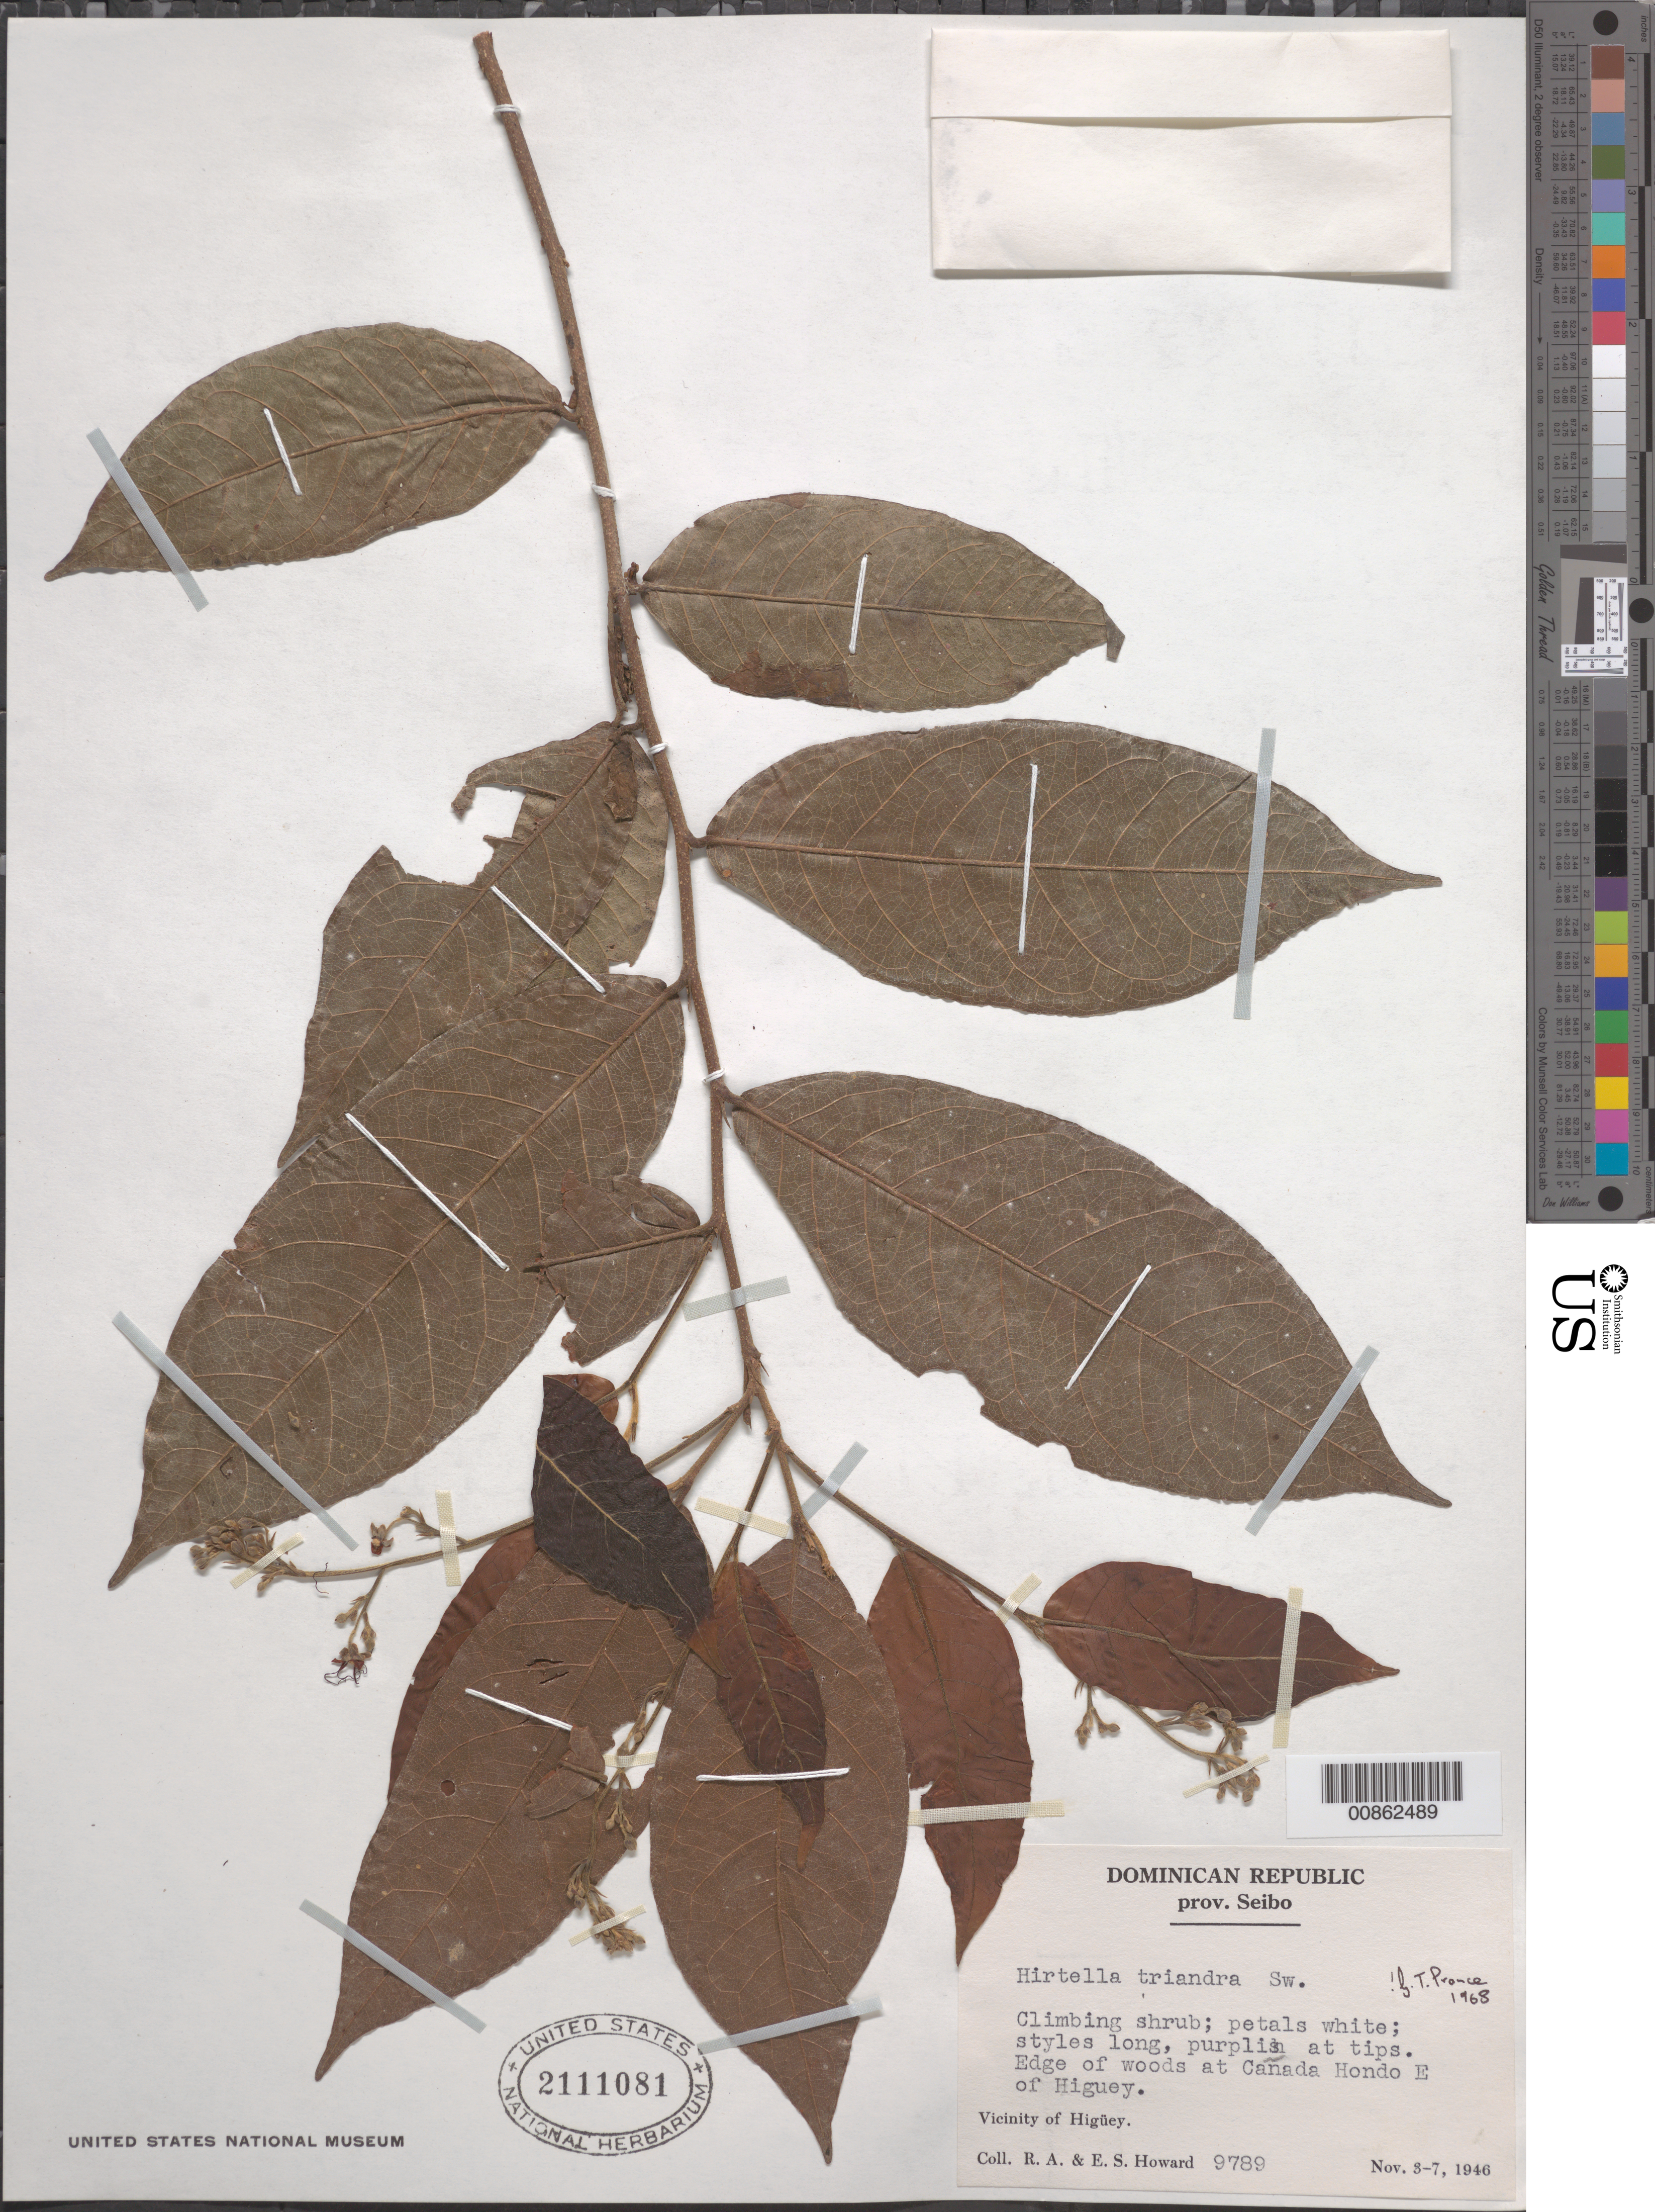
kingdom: Plantae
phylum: Tracheophyta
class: Magnoliopsida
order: Malpighiales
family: Chrysobalanaceae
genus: Hirtella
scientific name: Hirtella triandra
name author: Sw.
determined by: Prance, G. T.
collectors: R. A. Howard & E. S. Howard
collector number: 9789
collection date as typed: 03 Nov 1946 to 07 Nov 1946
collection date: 1946-11-03/1946-11-07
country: Dominican Republic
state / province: El Seibo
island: Hispaniola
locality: Cañada Hondo E of Higüey.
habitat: Edge of woods.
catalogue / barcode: US 2111081